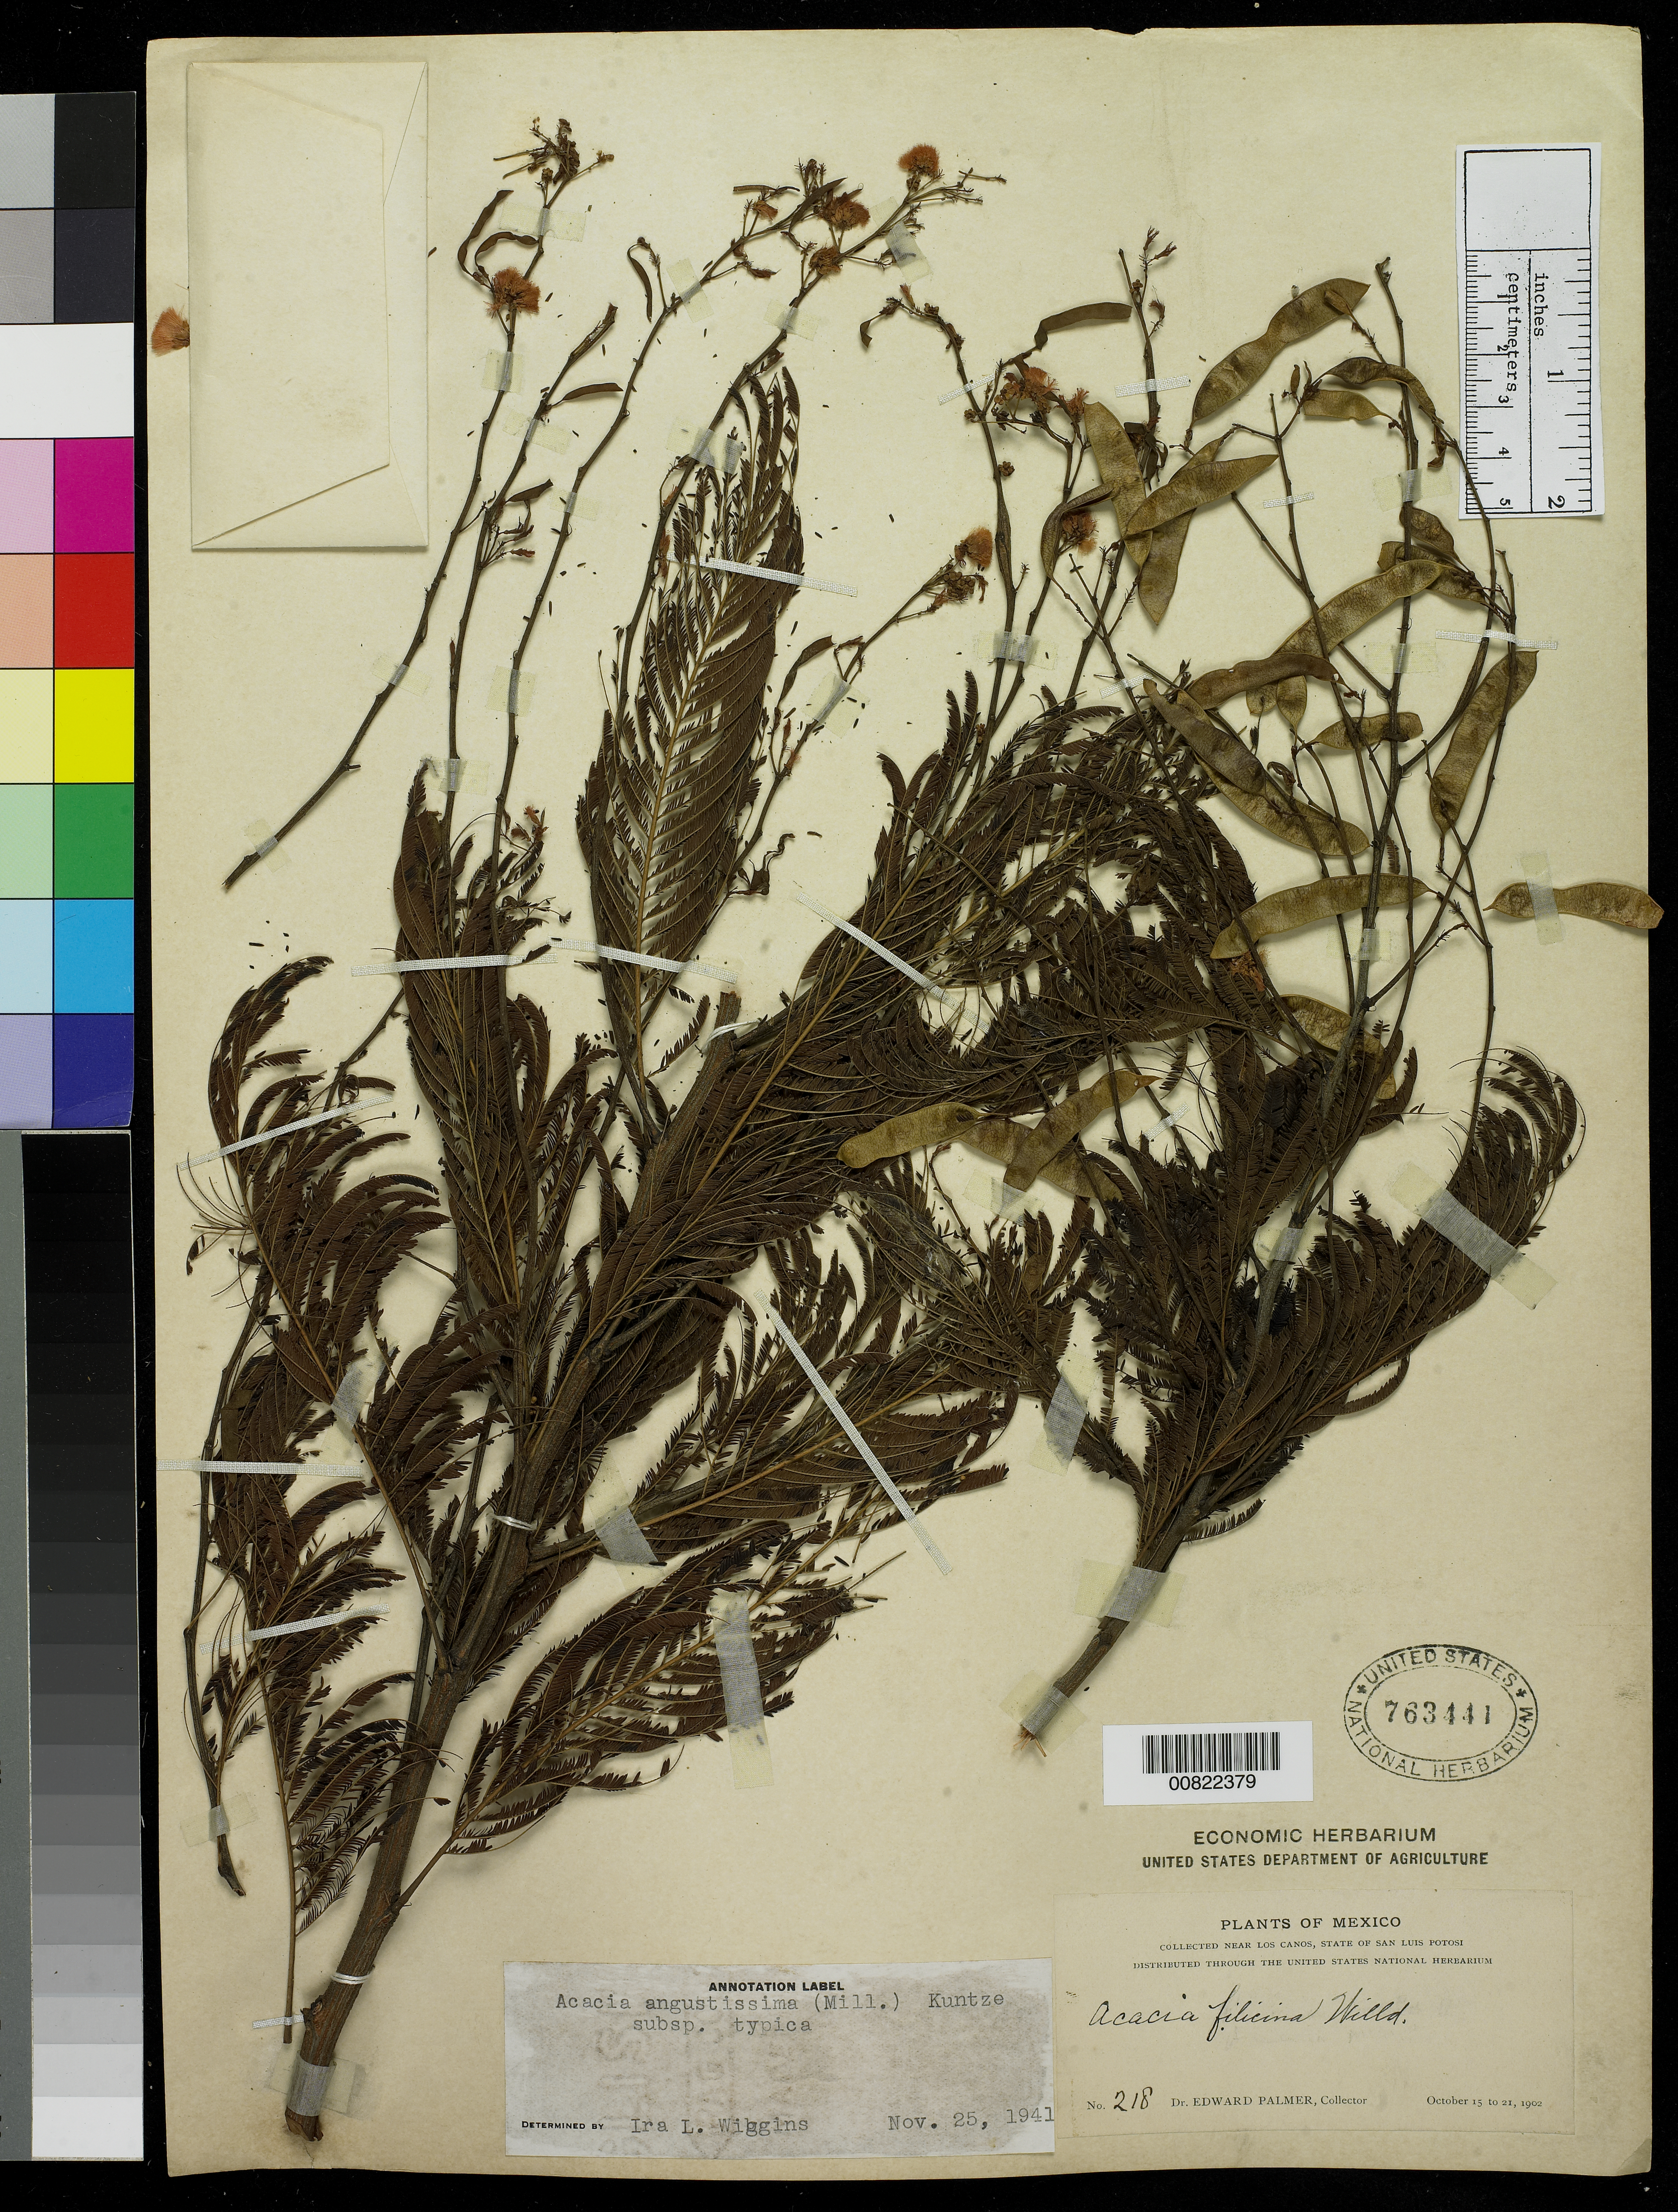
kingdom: Plantae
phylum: Tracheophyta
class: Magnoliopsida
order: Fabales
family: Fabaceae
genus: Acaciella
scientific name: Acaciella angustissima var. angustissima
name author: (Mill.) Britton & Rose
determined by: Strong, M. T., (US), Smithsonian Institution - National Museum of Natural History (UNITED STATES)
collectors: E. Palmer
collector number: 218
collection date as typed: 15 Oct 1902 to 21 Oct 1902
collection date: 1902-10-15/1902-10-21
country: Mexico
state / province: San Luis Potosí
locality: Municipio Rayon, near Los Canos (San Jose de Canoas), San Luis Potosí.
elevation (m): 1020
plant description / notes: The roots are exported to various places in Mexico where the agaves are much grown. They are used to cause a prompt fermentation in pulque. The bark gives a fine durable redish [sic] brown dye, saw goat skin pants and coats that had been dyed with it which showed a perfect color (the bark is allso [sic] exported for dyeing) / Bark for tanning. / Pharmacological Collection 4271.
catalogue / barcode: US 763441